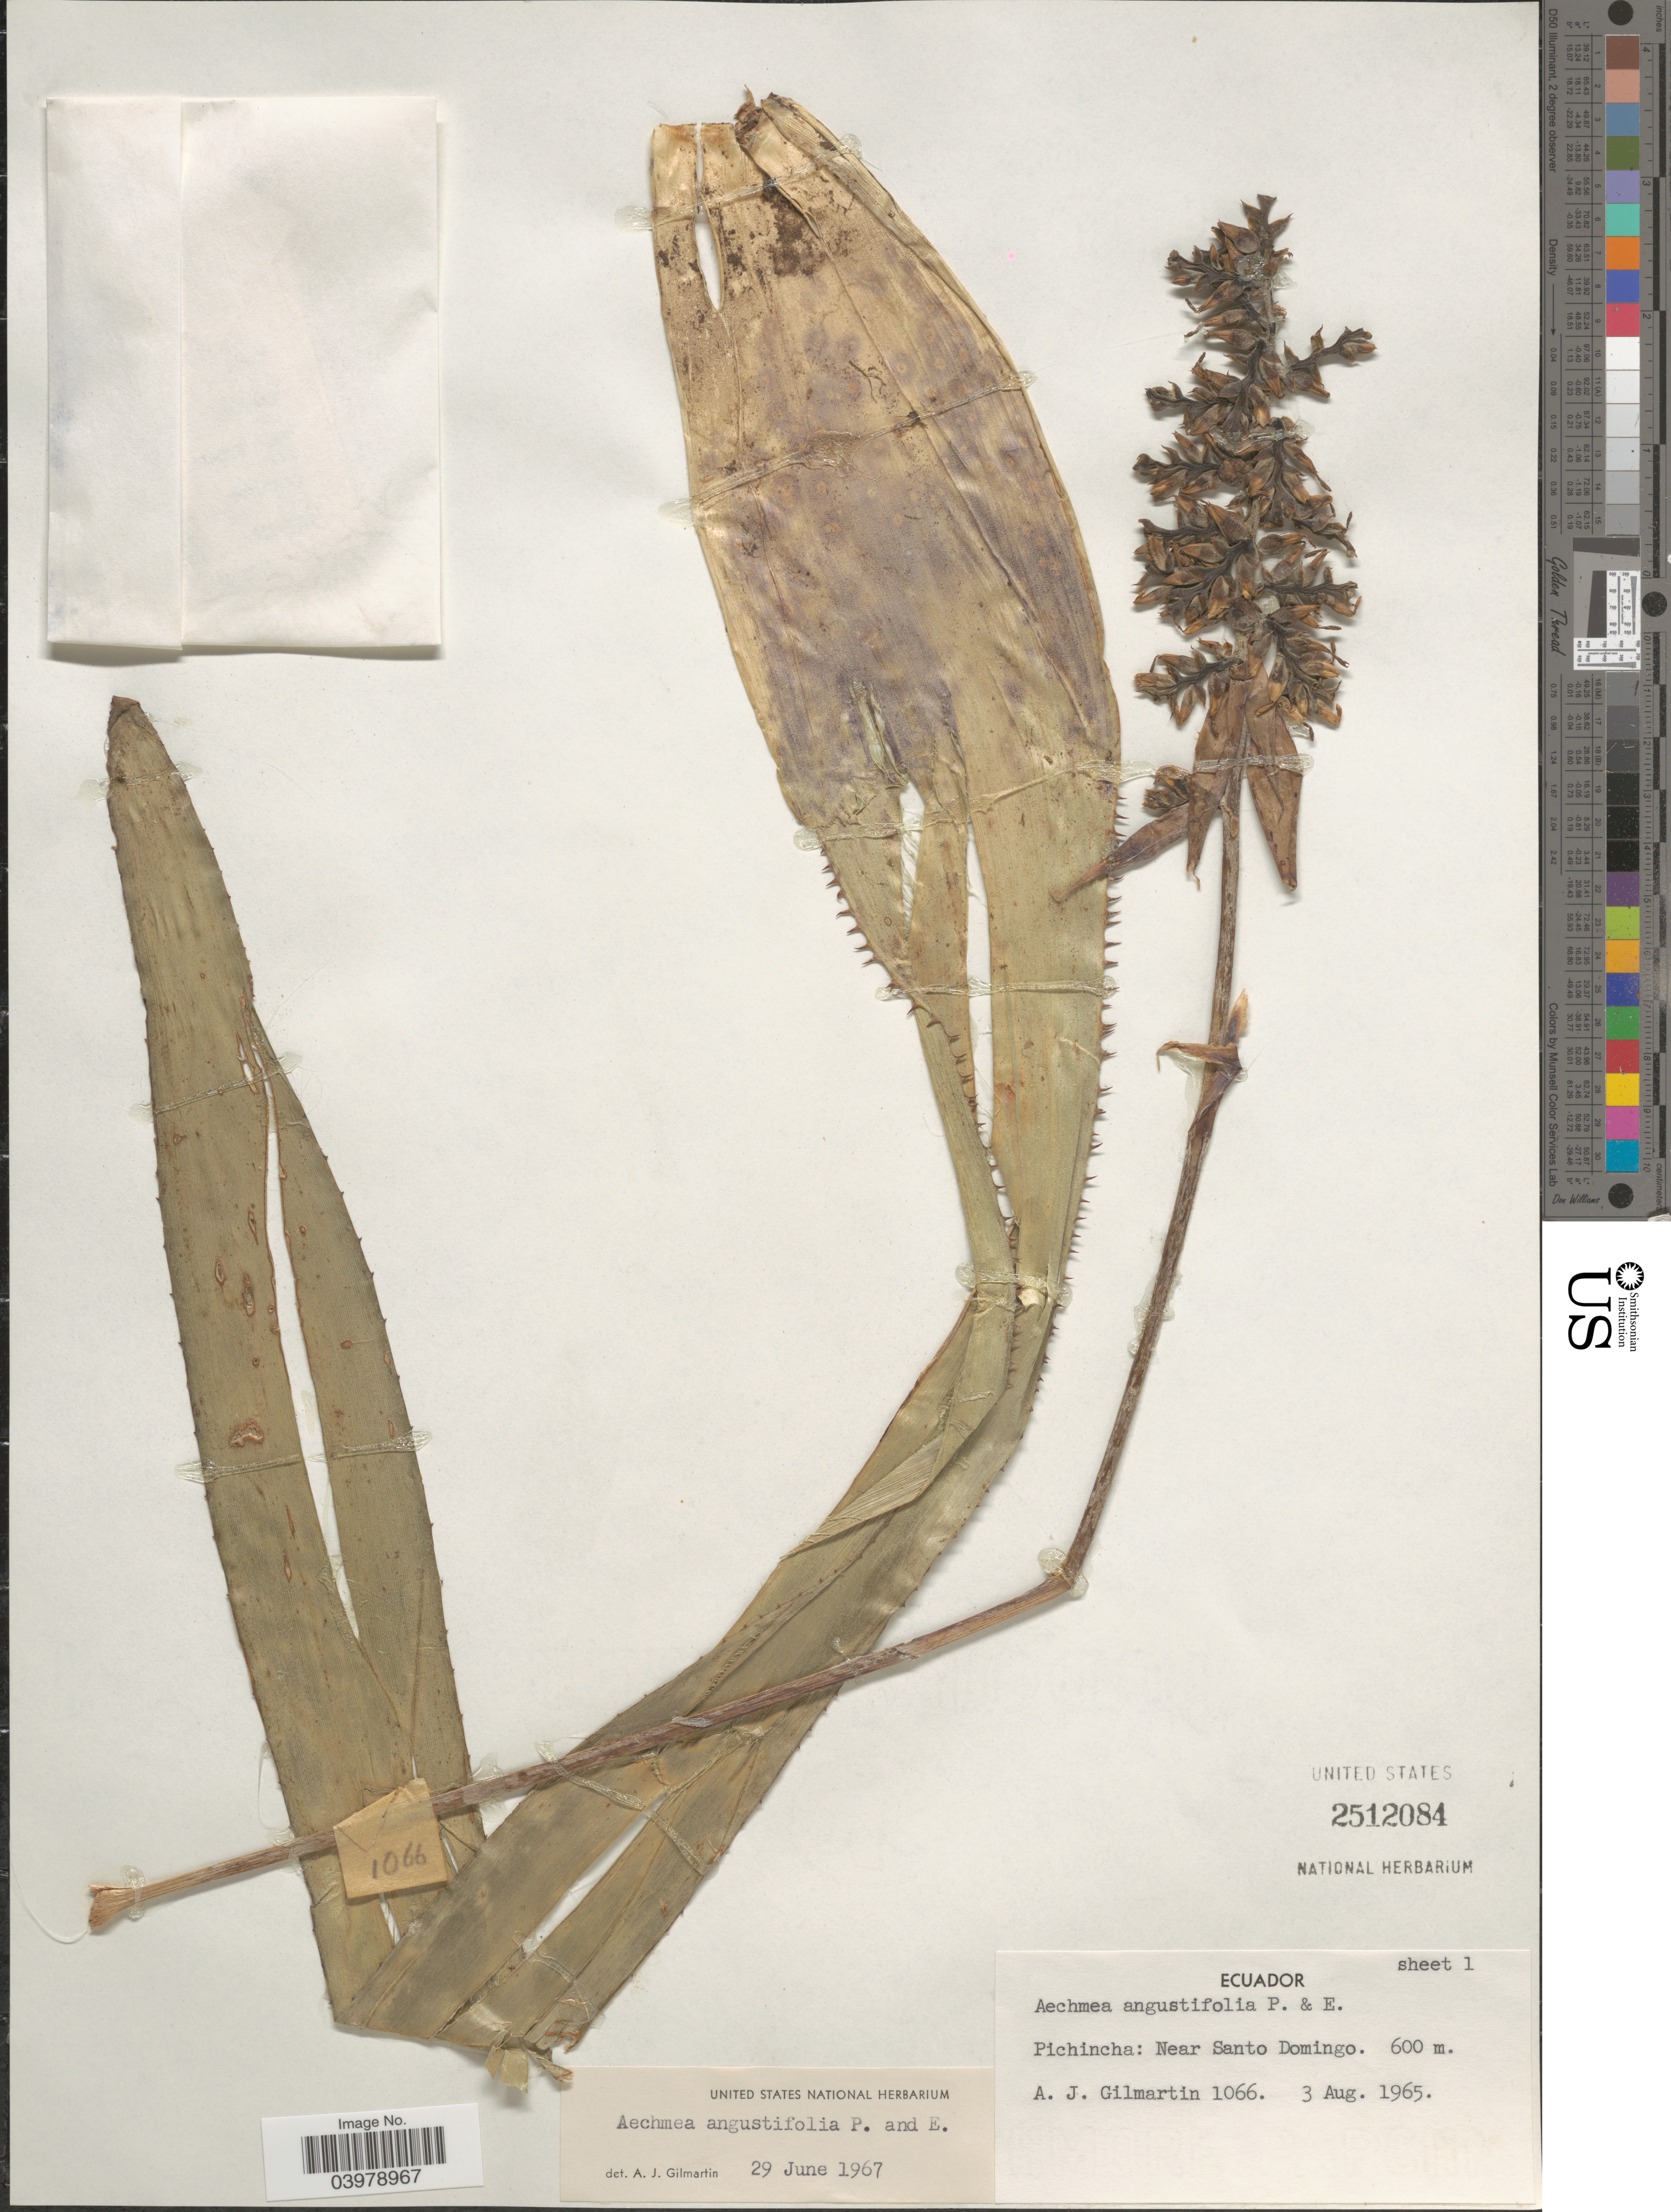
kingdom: Plantae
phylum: Tracheophyta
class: Liliopsida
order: Poales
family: Bromeliaceae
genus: Aechmea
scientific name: Aechmea angustifolia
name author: Poepp. & Endl.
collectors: A. J. Gilmartin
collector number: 1066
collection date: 1965-08-03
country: Ecuador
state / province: Pichincha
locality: Near Santo Domingo.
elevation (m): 600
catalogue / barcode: US 2512084